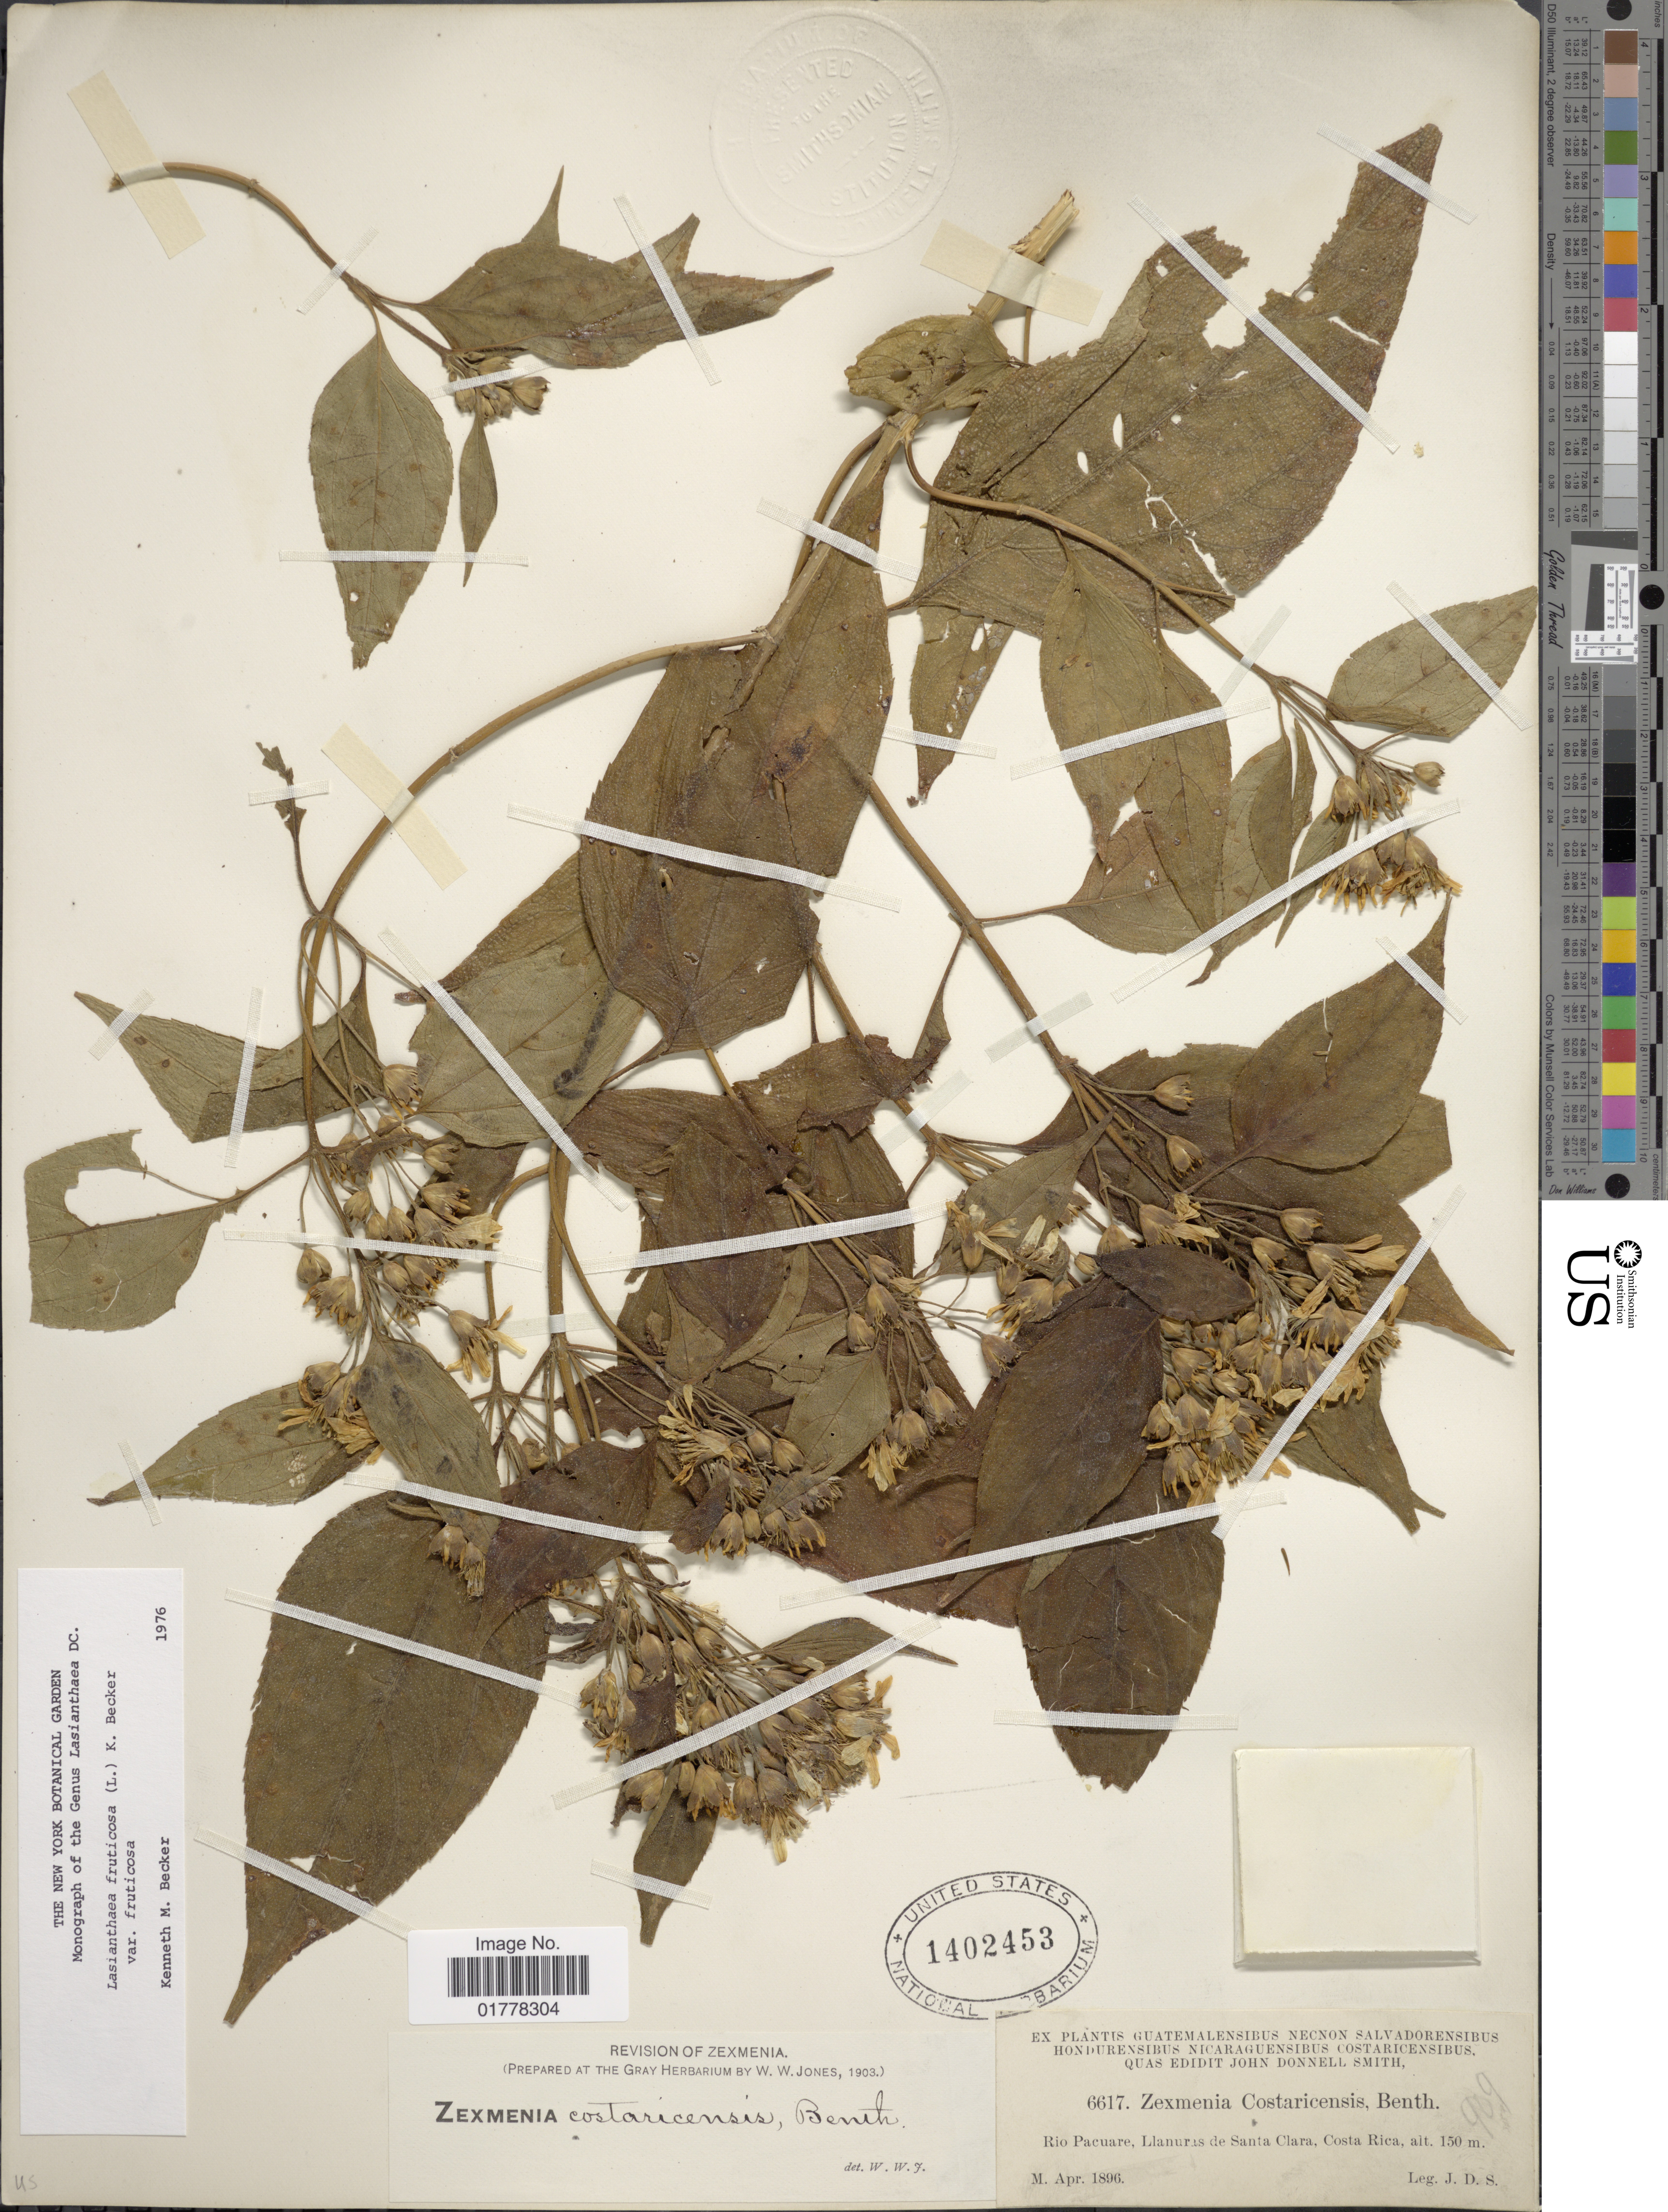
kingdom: Plantae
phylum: Tracheophyta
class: Magnoliopsida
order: Asterales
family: Asteraceae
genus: Lasianthaea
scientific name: Lasianthaea fruticosa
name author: (L.) K.M. Becker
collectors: J. Donnell Smith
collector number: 6617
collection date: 1896-04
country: Costa Rica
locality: Rio Pacuare, Llanuras de Santa Clara, Costa Rica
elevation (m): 150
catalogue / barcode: US 1402453